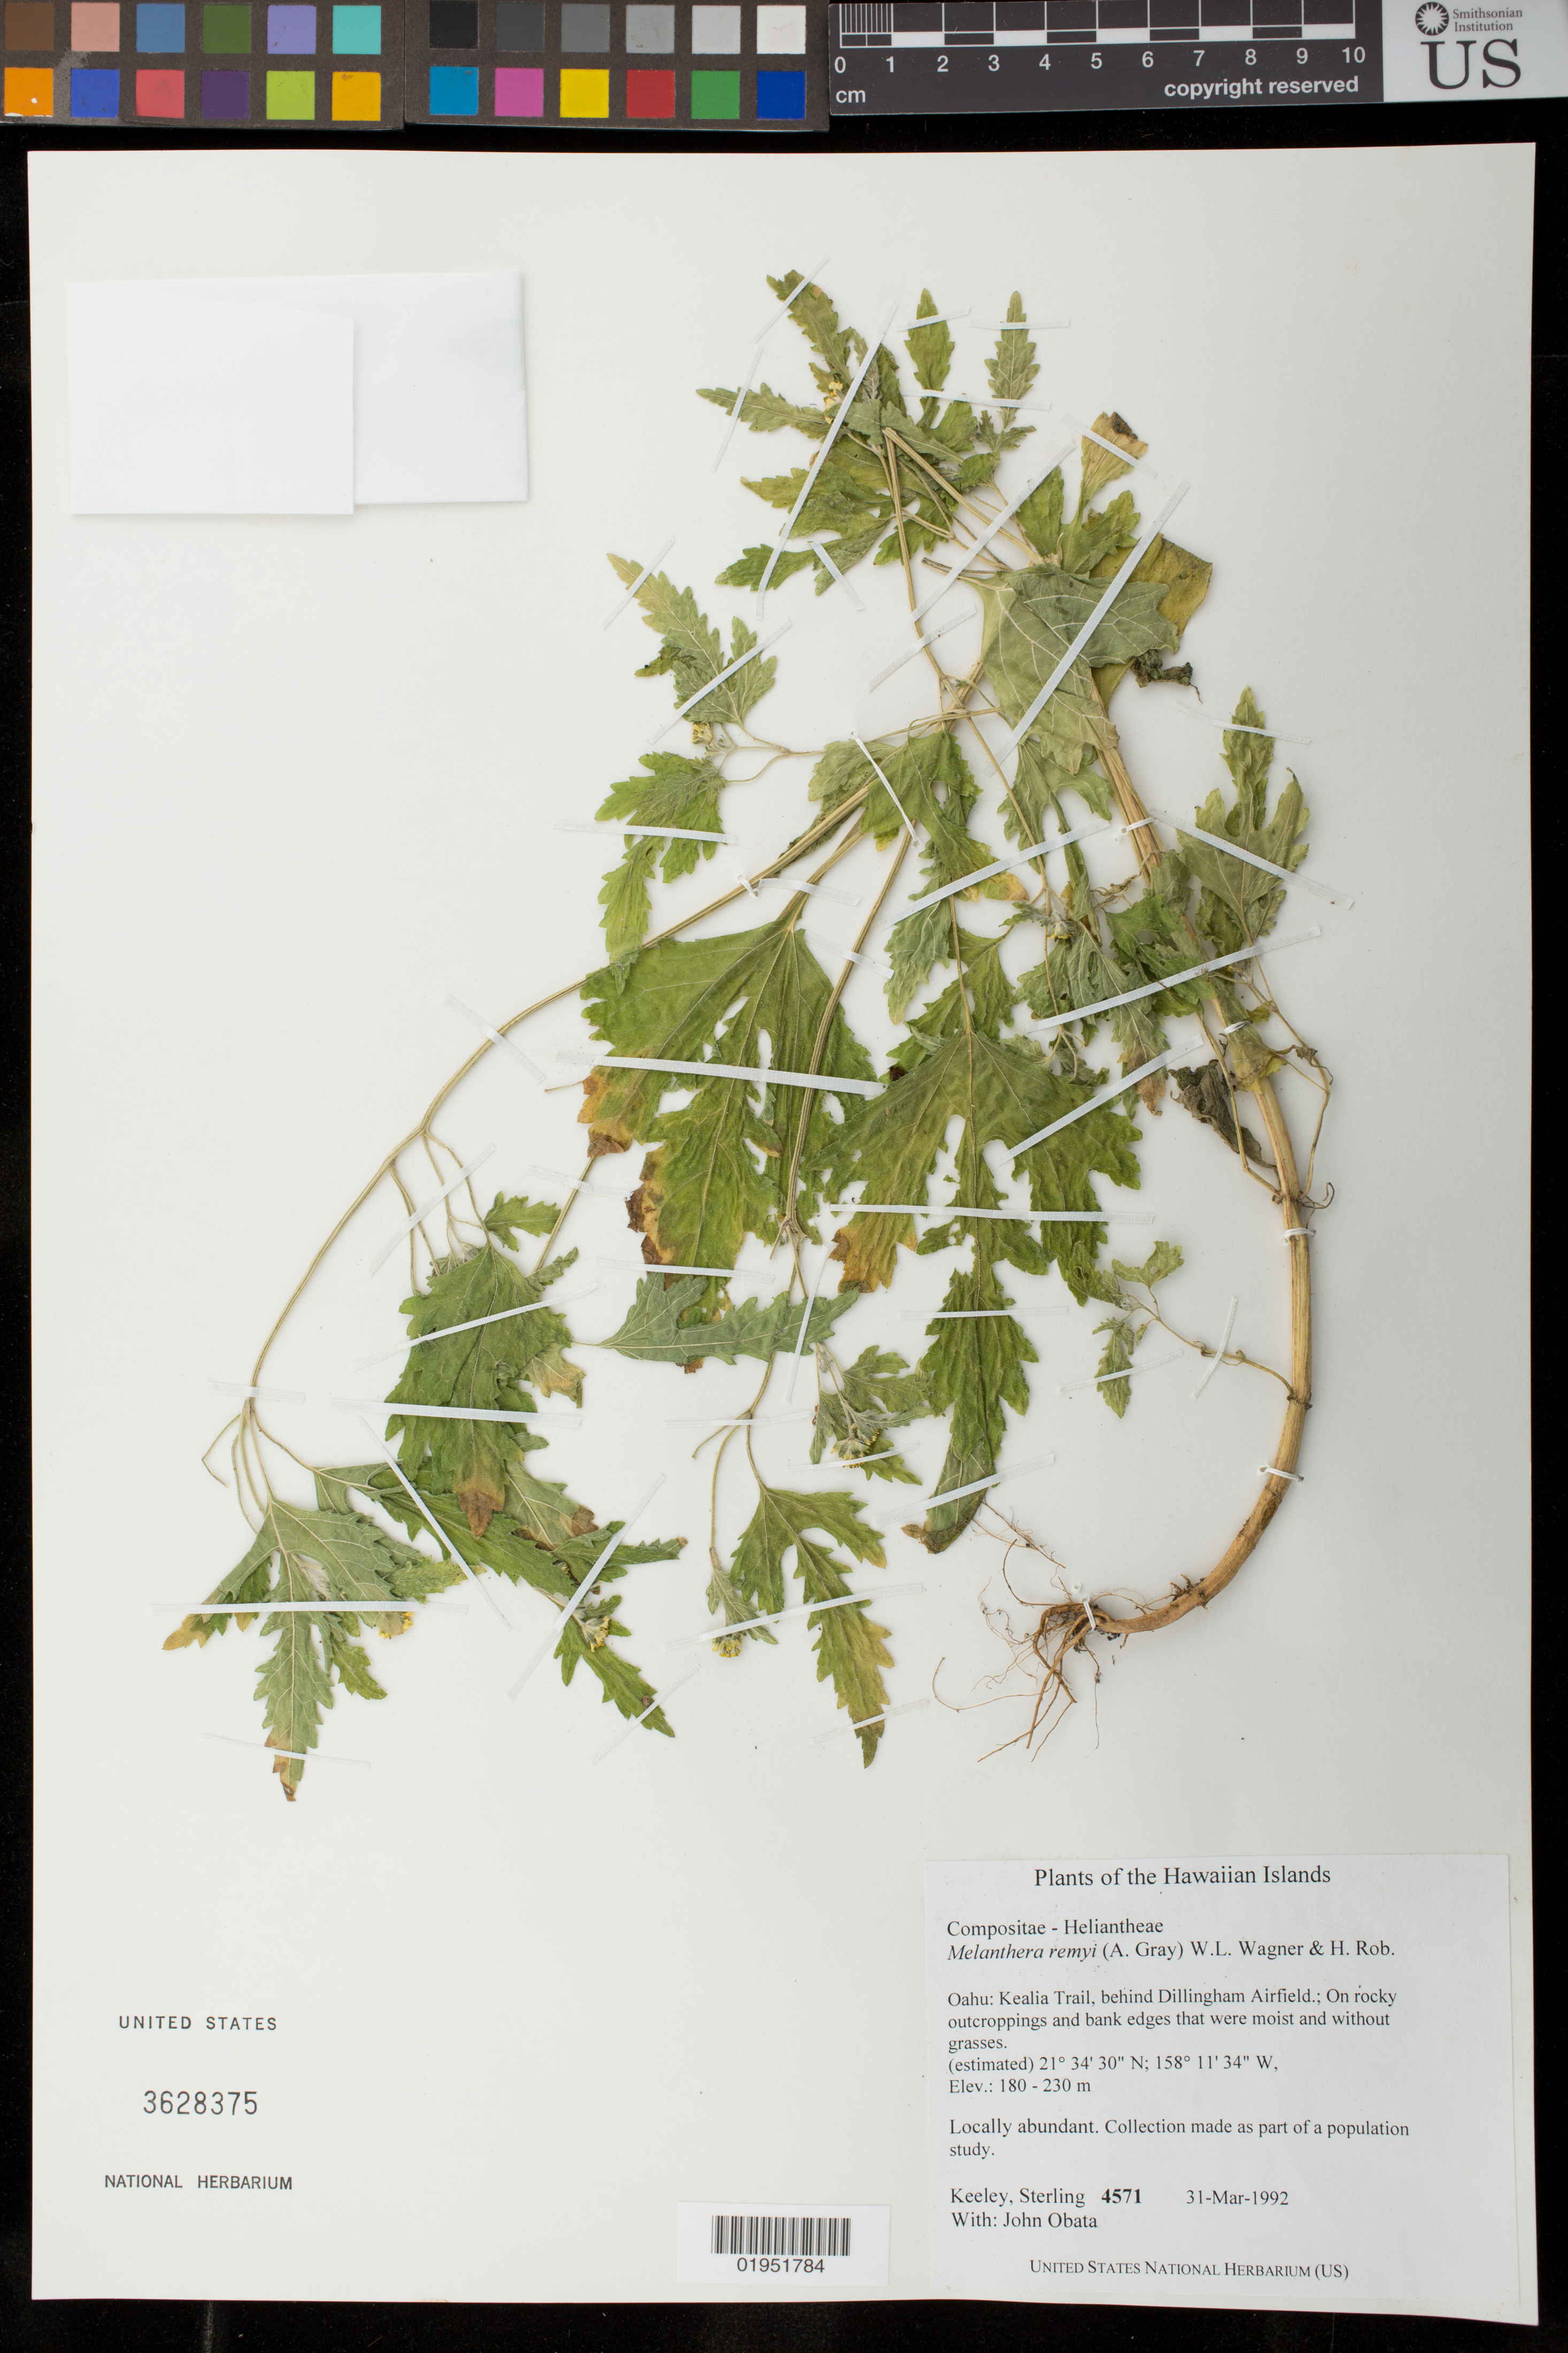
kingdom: Plantae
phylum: Tracheophyta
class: Magnoliopsida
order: Asterales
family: Asteraceae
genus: Wollastonia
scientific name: Wollastonia remyi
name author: (A. Gray) Orchard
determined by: Wagner, W. L., (BOT), Smithsonian Institution - National Museum of Natural History (UNITED STATES)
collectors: S. Keeley & J. Obata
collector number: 4571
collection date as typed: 31 Mar 1992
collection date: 1992-03-31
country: United States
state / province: Hawaii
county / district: Honolulu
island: Oahu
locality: Kealia Trail, behind Dillingham Airfield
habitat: On rocky outcroppings and bank edges that were moist and without grass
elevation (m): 180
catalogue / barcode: US 3628375